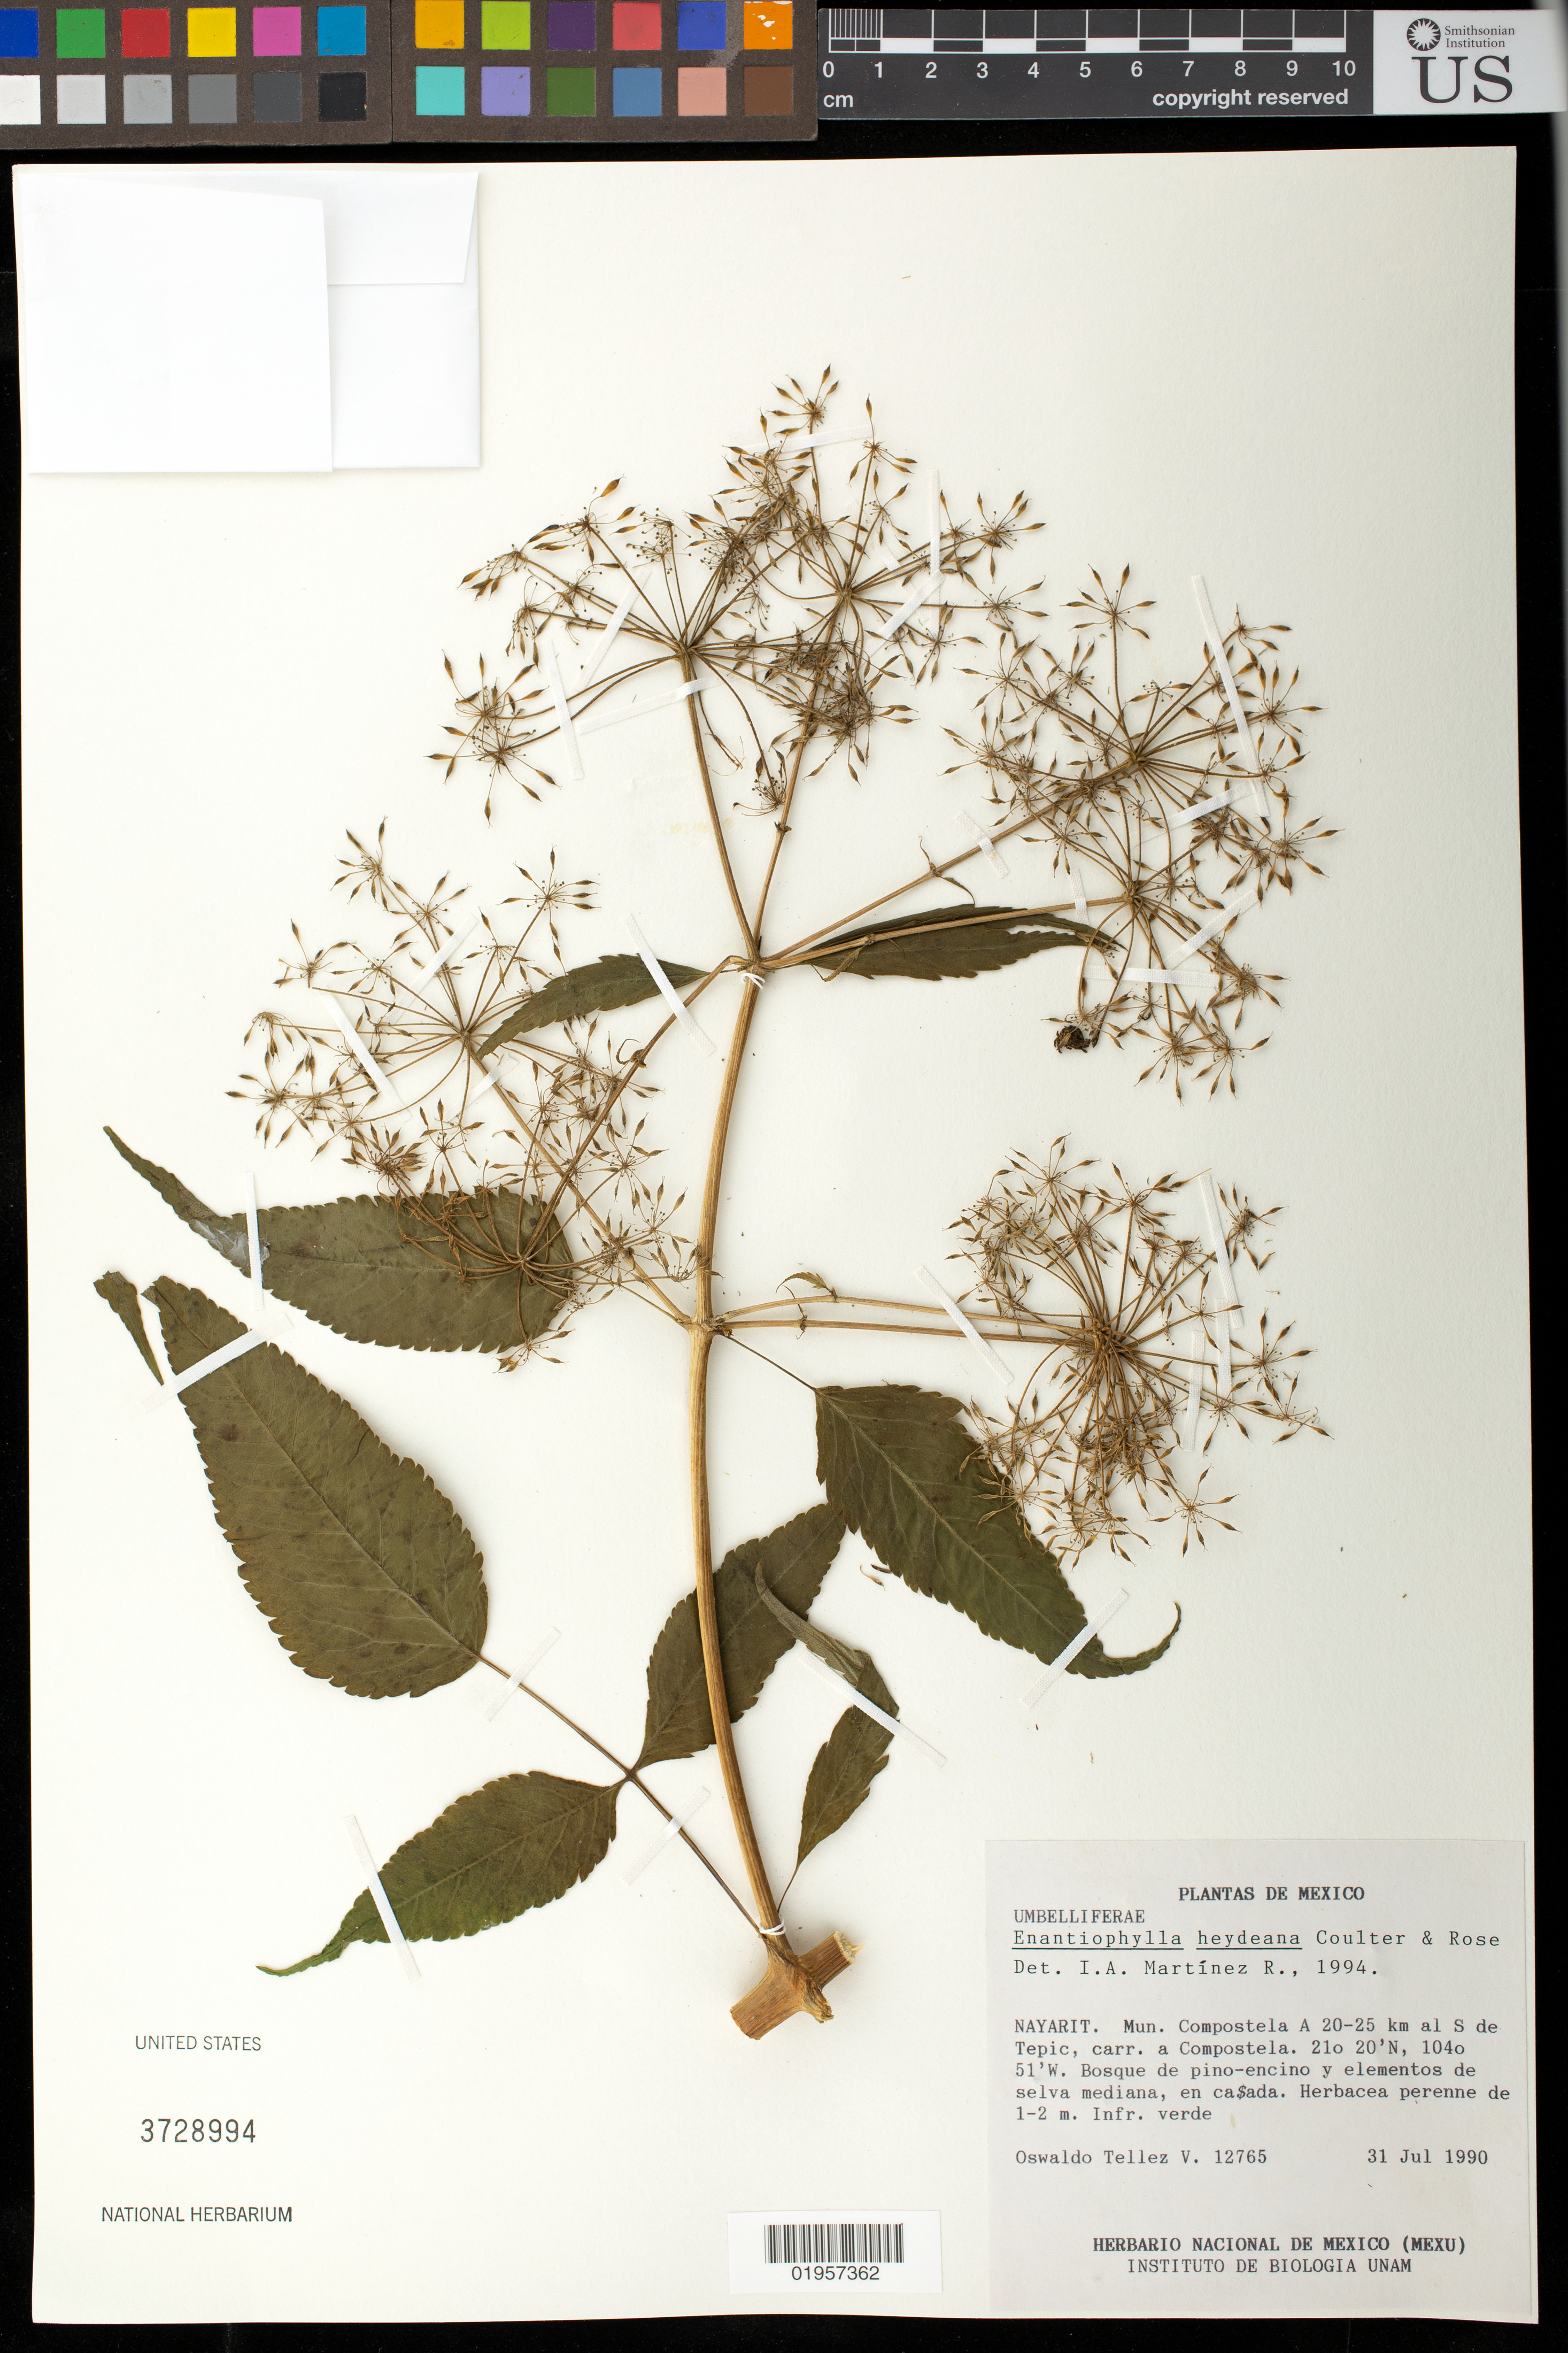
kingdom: Plantae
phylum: Tracheophyta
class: Magnoliopsida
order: Apiales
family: Apiaceae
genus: Enantiophylla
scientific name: Enantiophylla heydeana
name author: J.M. Coult. & Rose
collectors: O. Tellez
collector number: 12765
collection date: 1990-07-31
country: Mexico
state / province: Nayarit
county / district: Compostela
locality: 20-25 km al S de Tepic, carr. a Compostela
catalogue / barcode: US 3728994